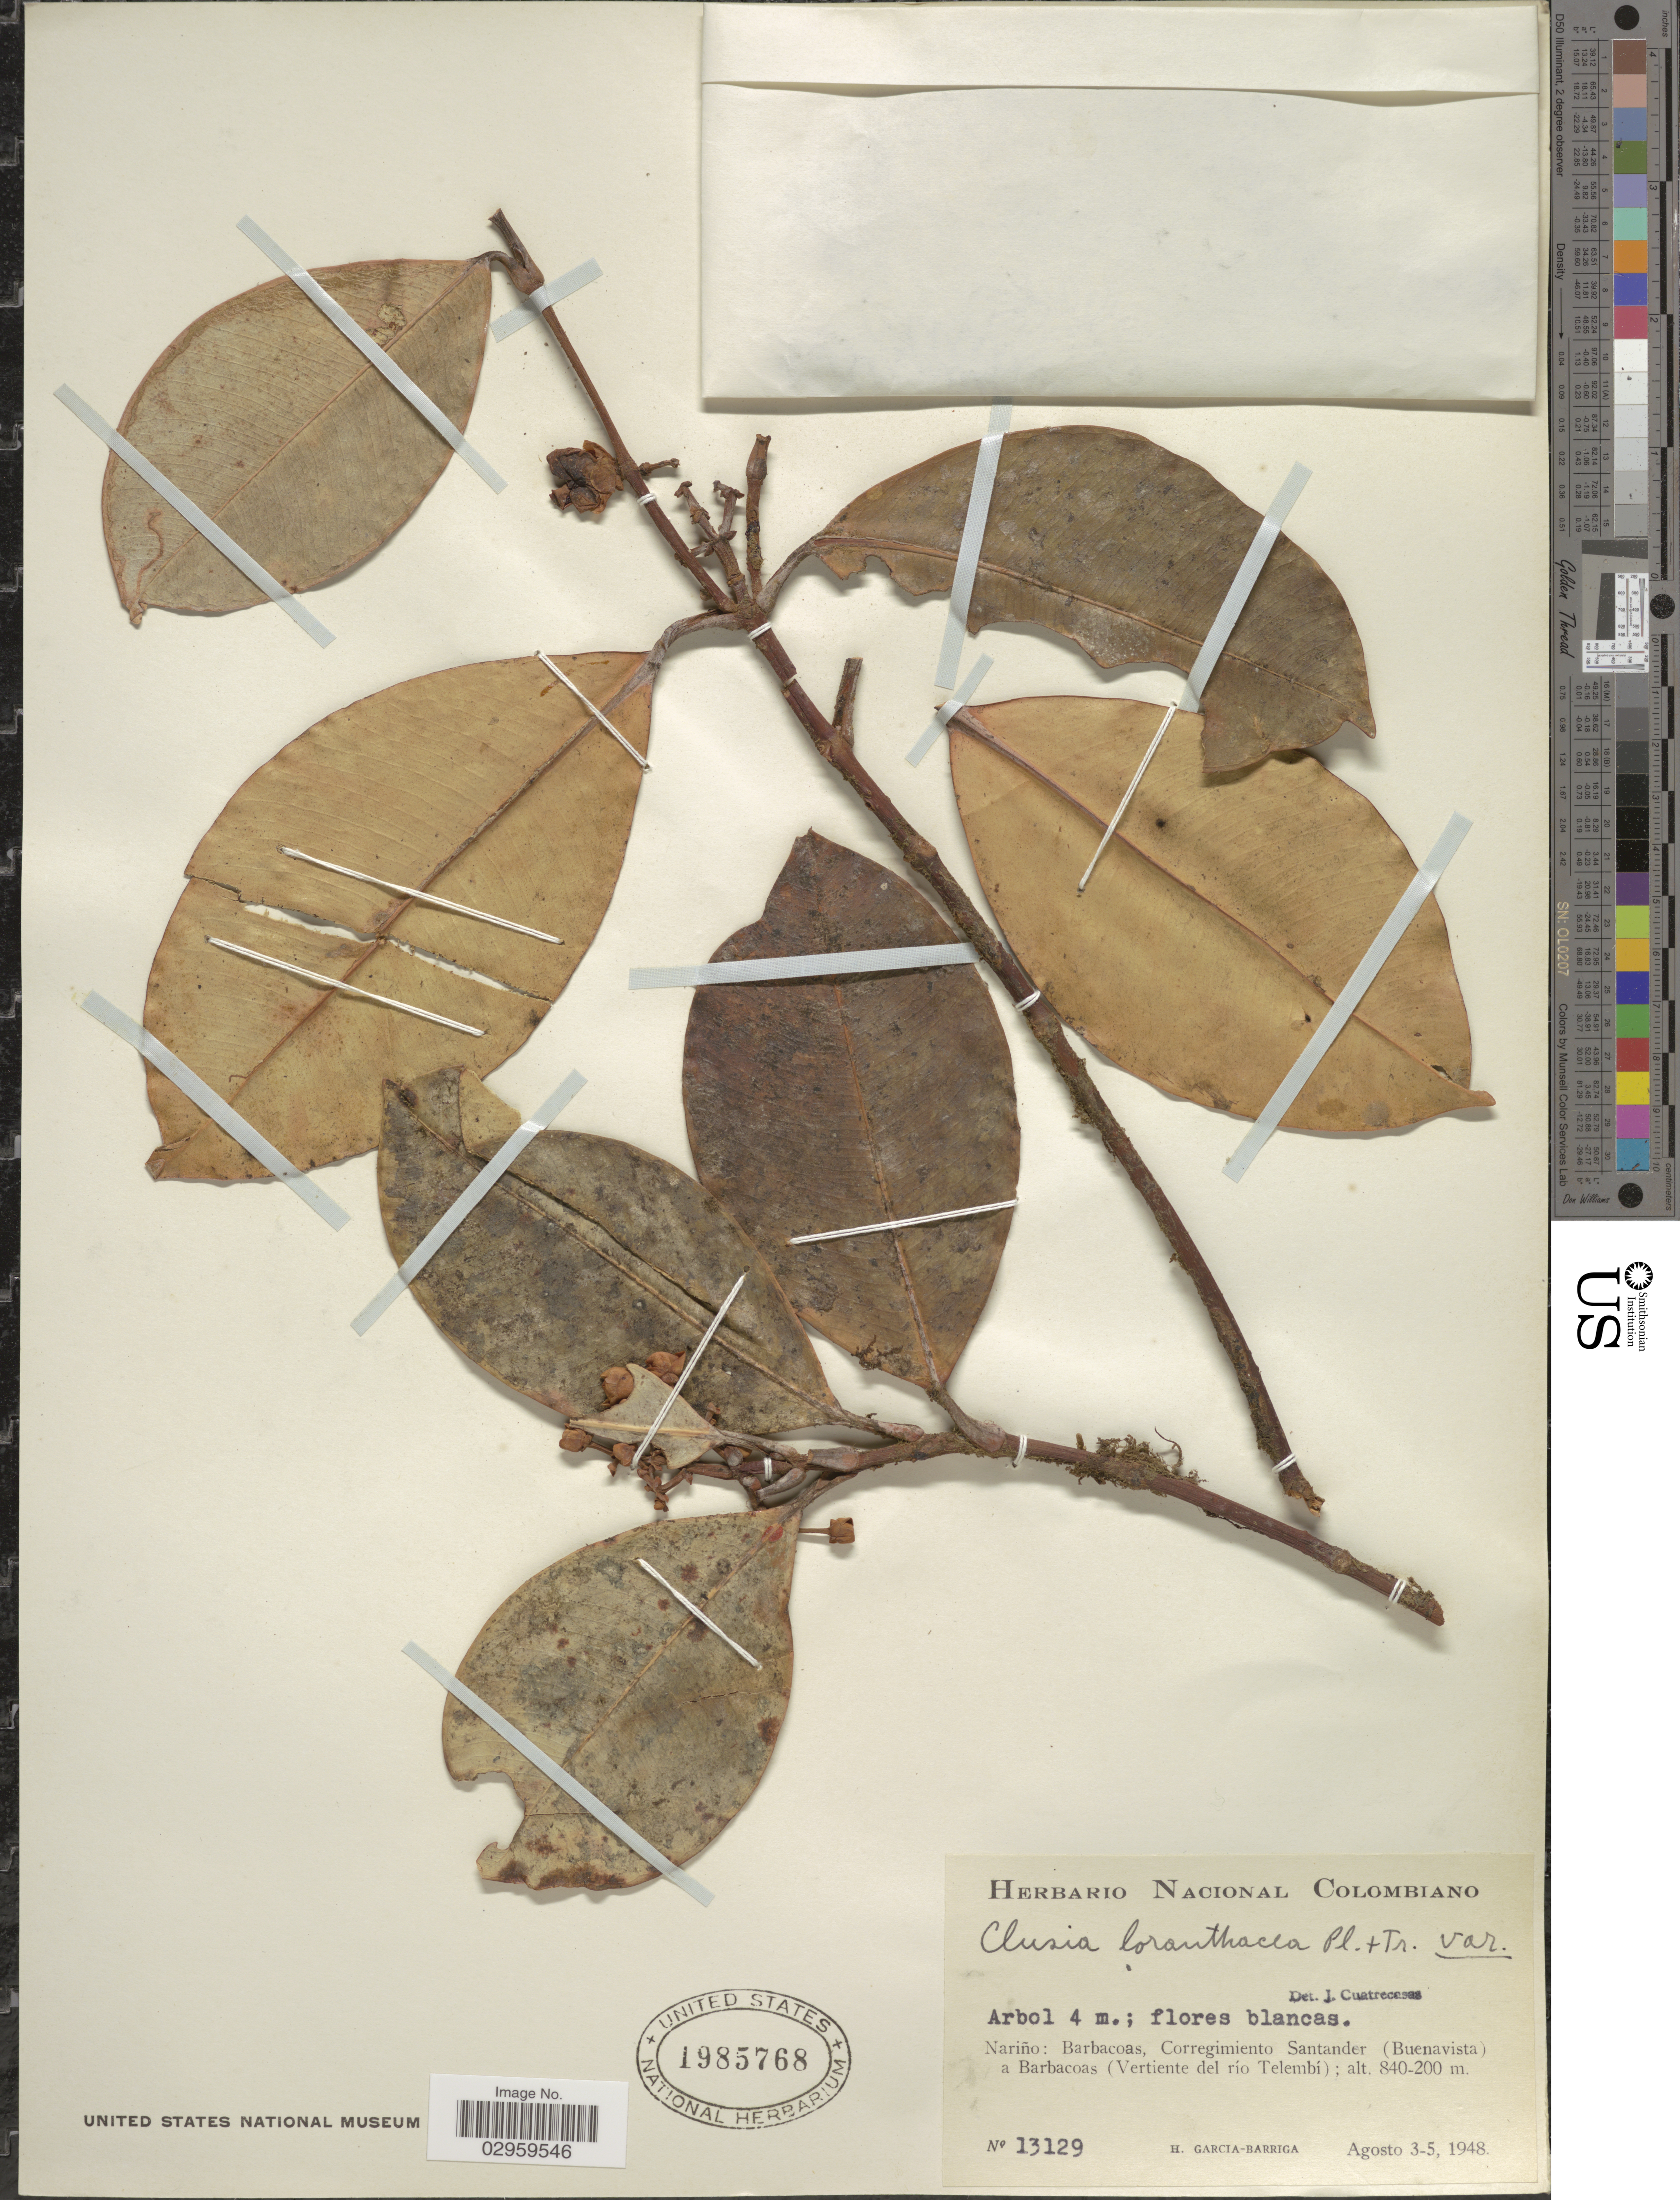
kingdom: Plantae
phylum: Tracheophyta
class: Magnoliopsida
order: Malpighiales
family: Clusiaceae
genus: Clusia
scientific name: Clusia loranthacea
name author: Planch. & Triana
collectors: H. García Barriga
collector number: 13129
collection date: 1948-08-03/1948-08-05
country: Colombia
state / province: Nariño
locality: Barbacoas, Corregimiento Santander (Buenavista) a Barbacoas (Vertiente del río Telembí).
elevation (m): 200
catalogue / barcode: US 1985768